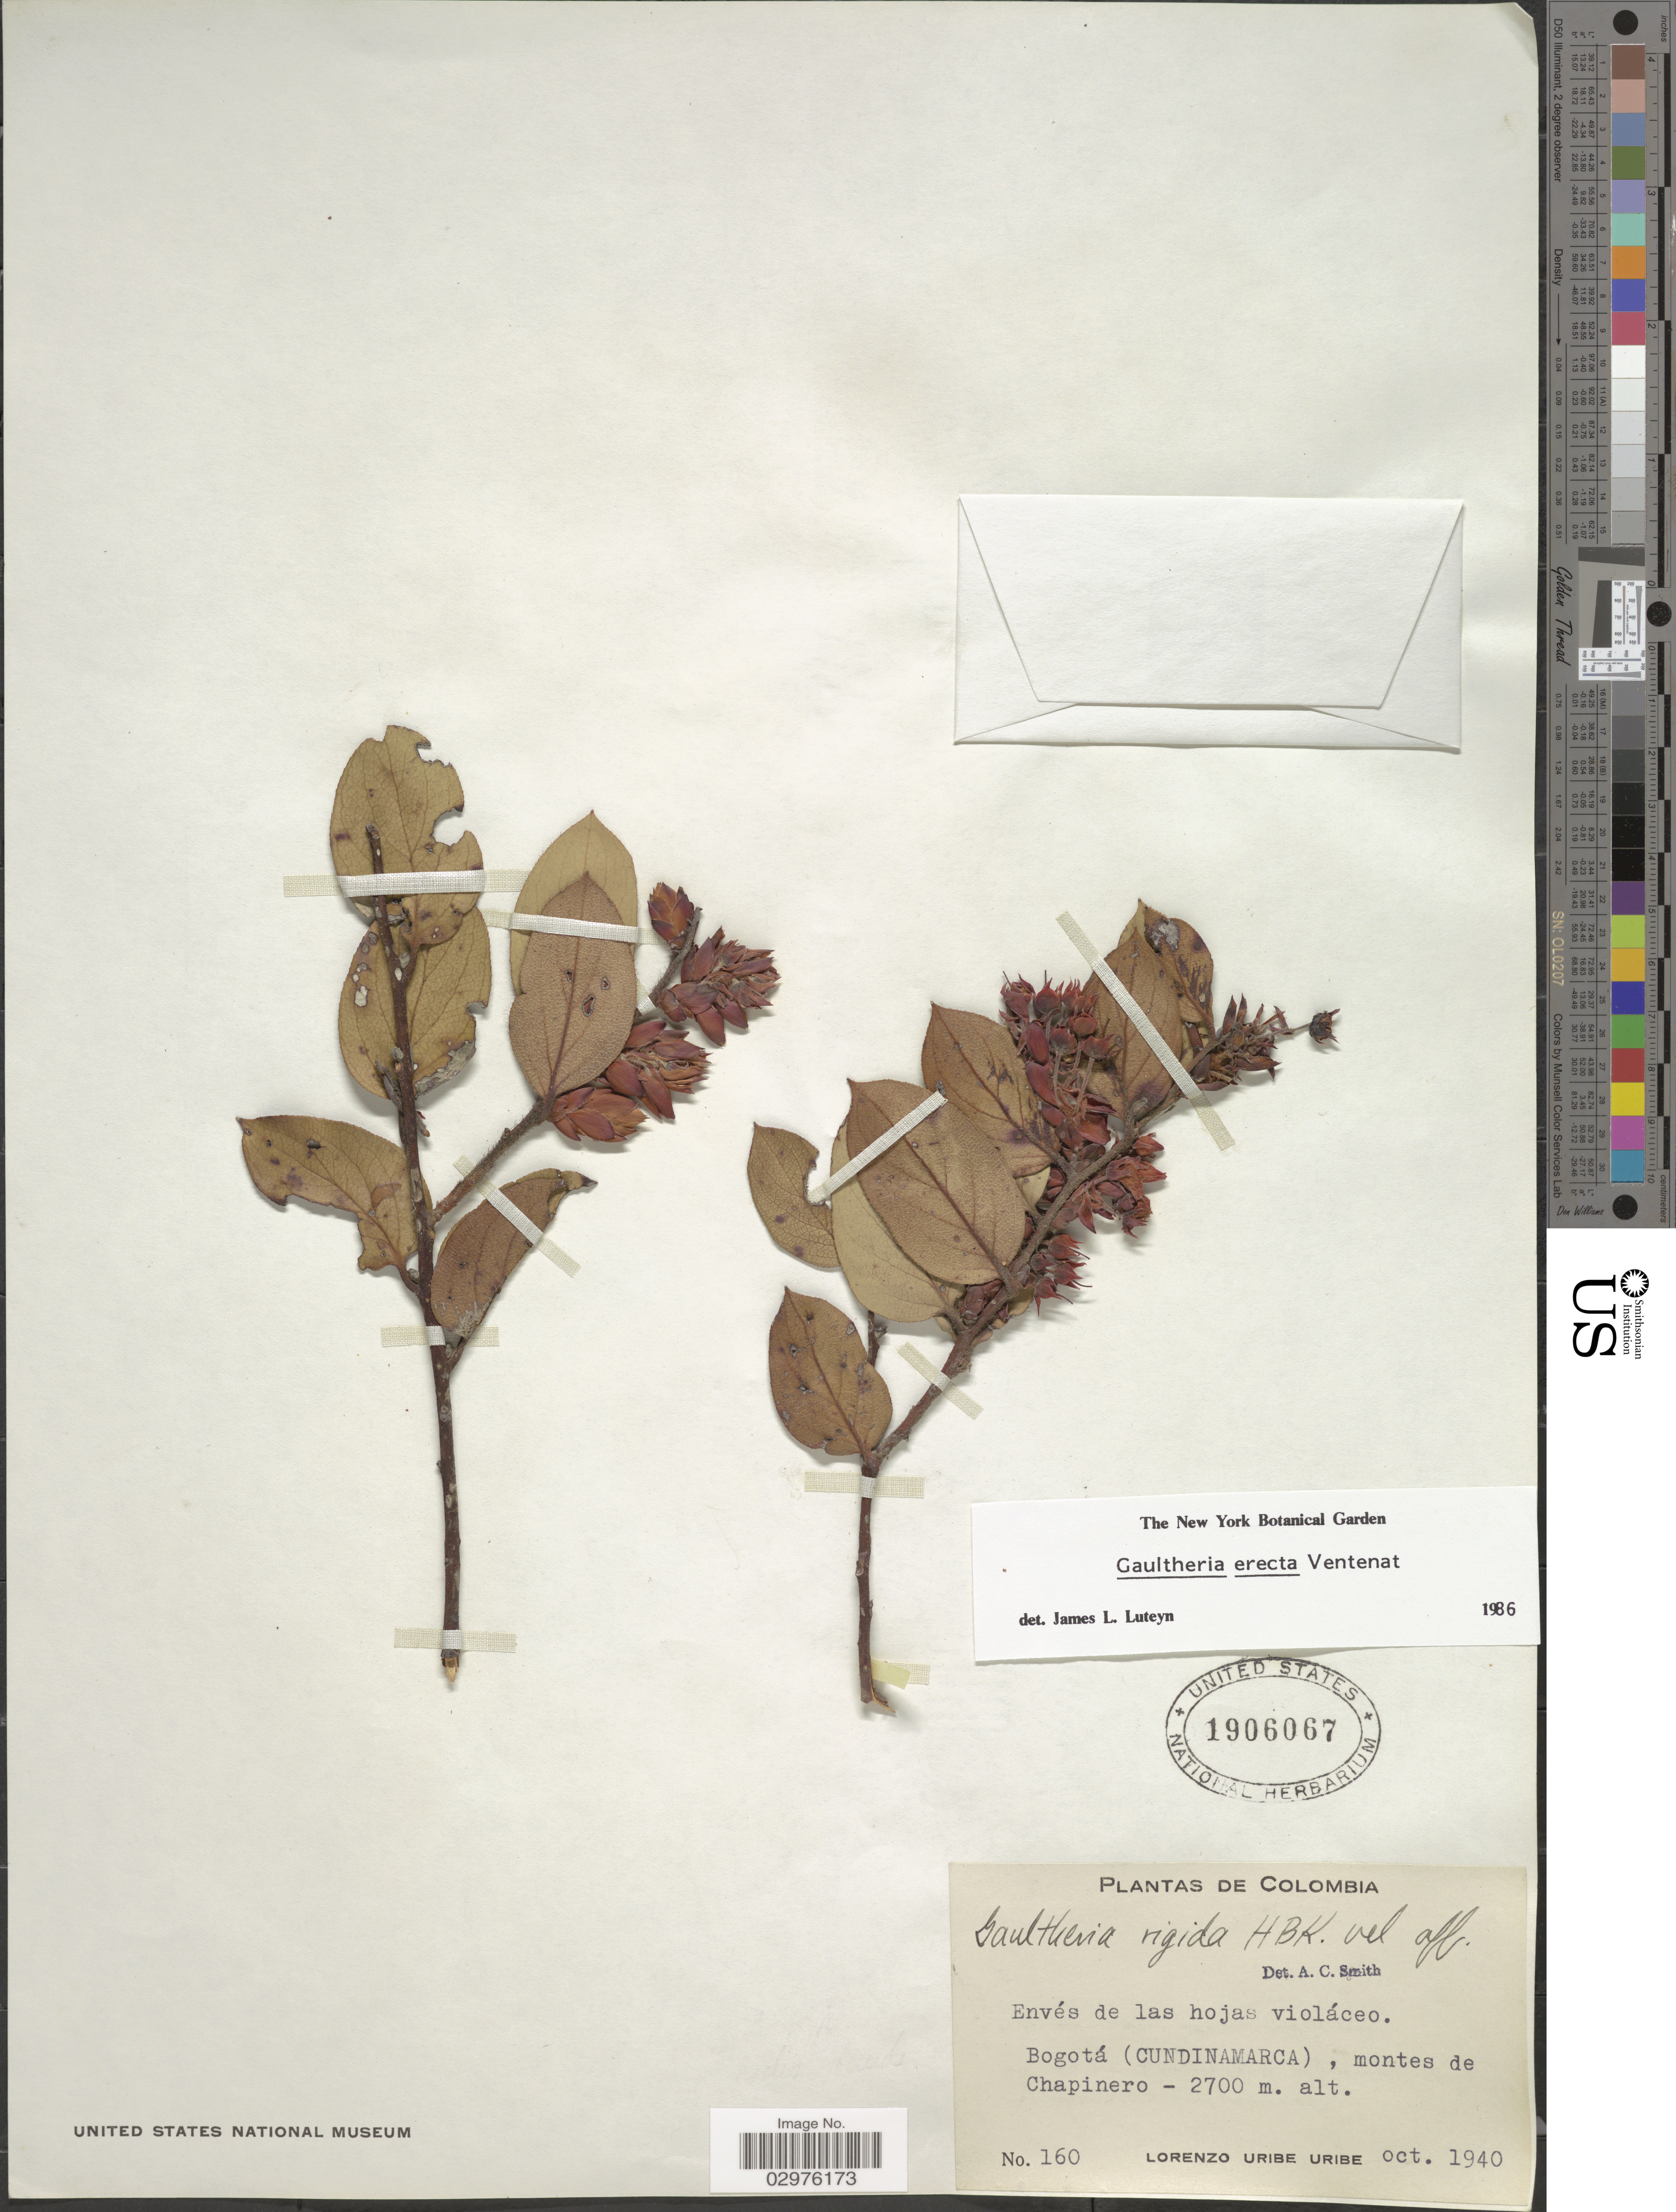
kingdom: Plantae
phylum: Tracheophyta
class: Magnoliopsida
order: Ericales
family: Ericaceae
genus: Gaultheria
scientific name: Gaultheria erecta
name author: Vent.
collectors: L. Uribe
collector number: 160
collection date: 1940-10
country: Colombia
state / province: Cundinamarca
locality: Bogotá (Cundinamarca), montes de Chapinero.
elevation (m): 2700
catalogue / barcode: US 1906067